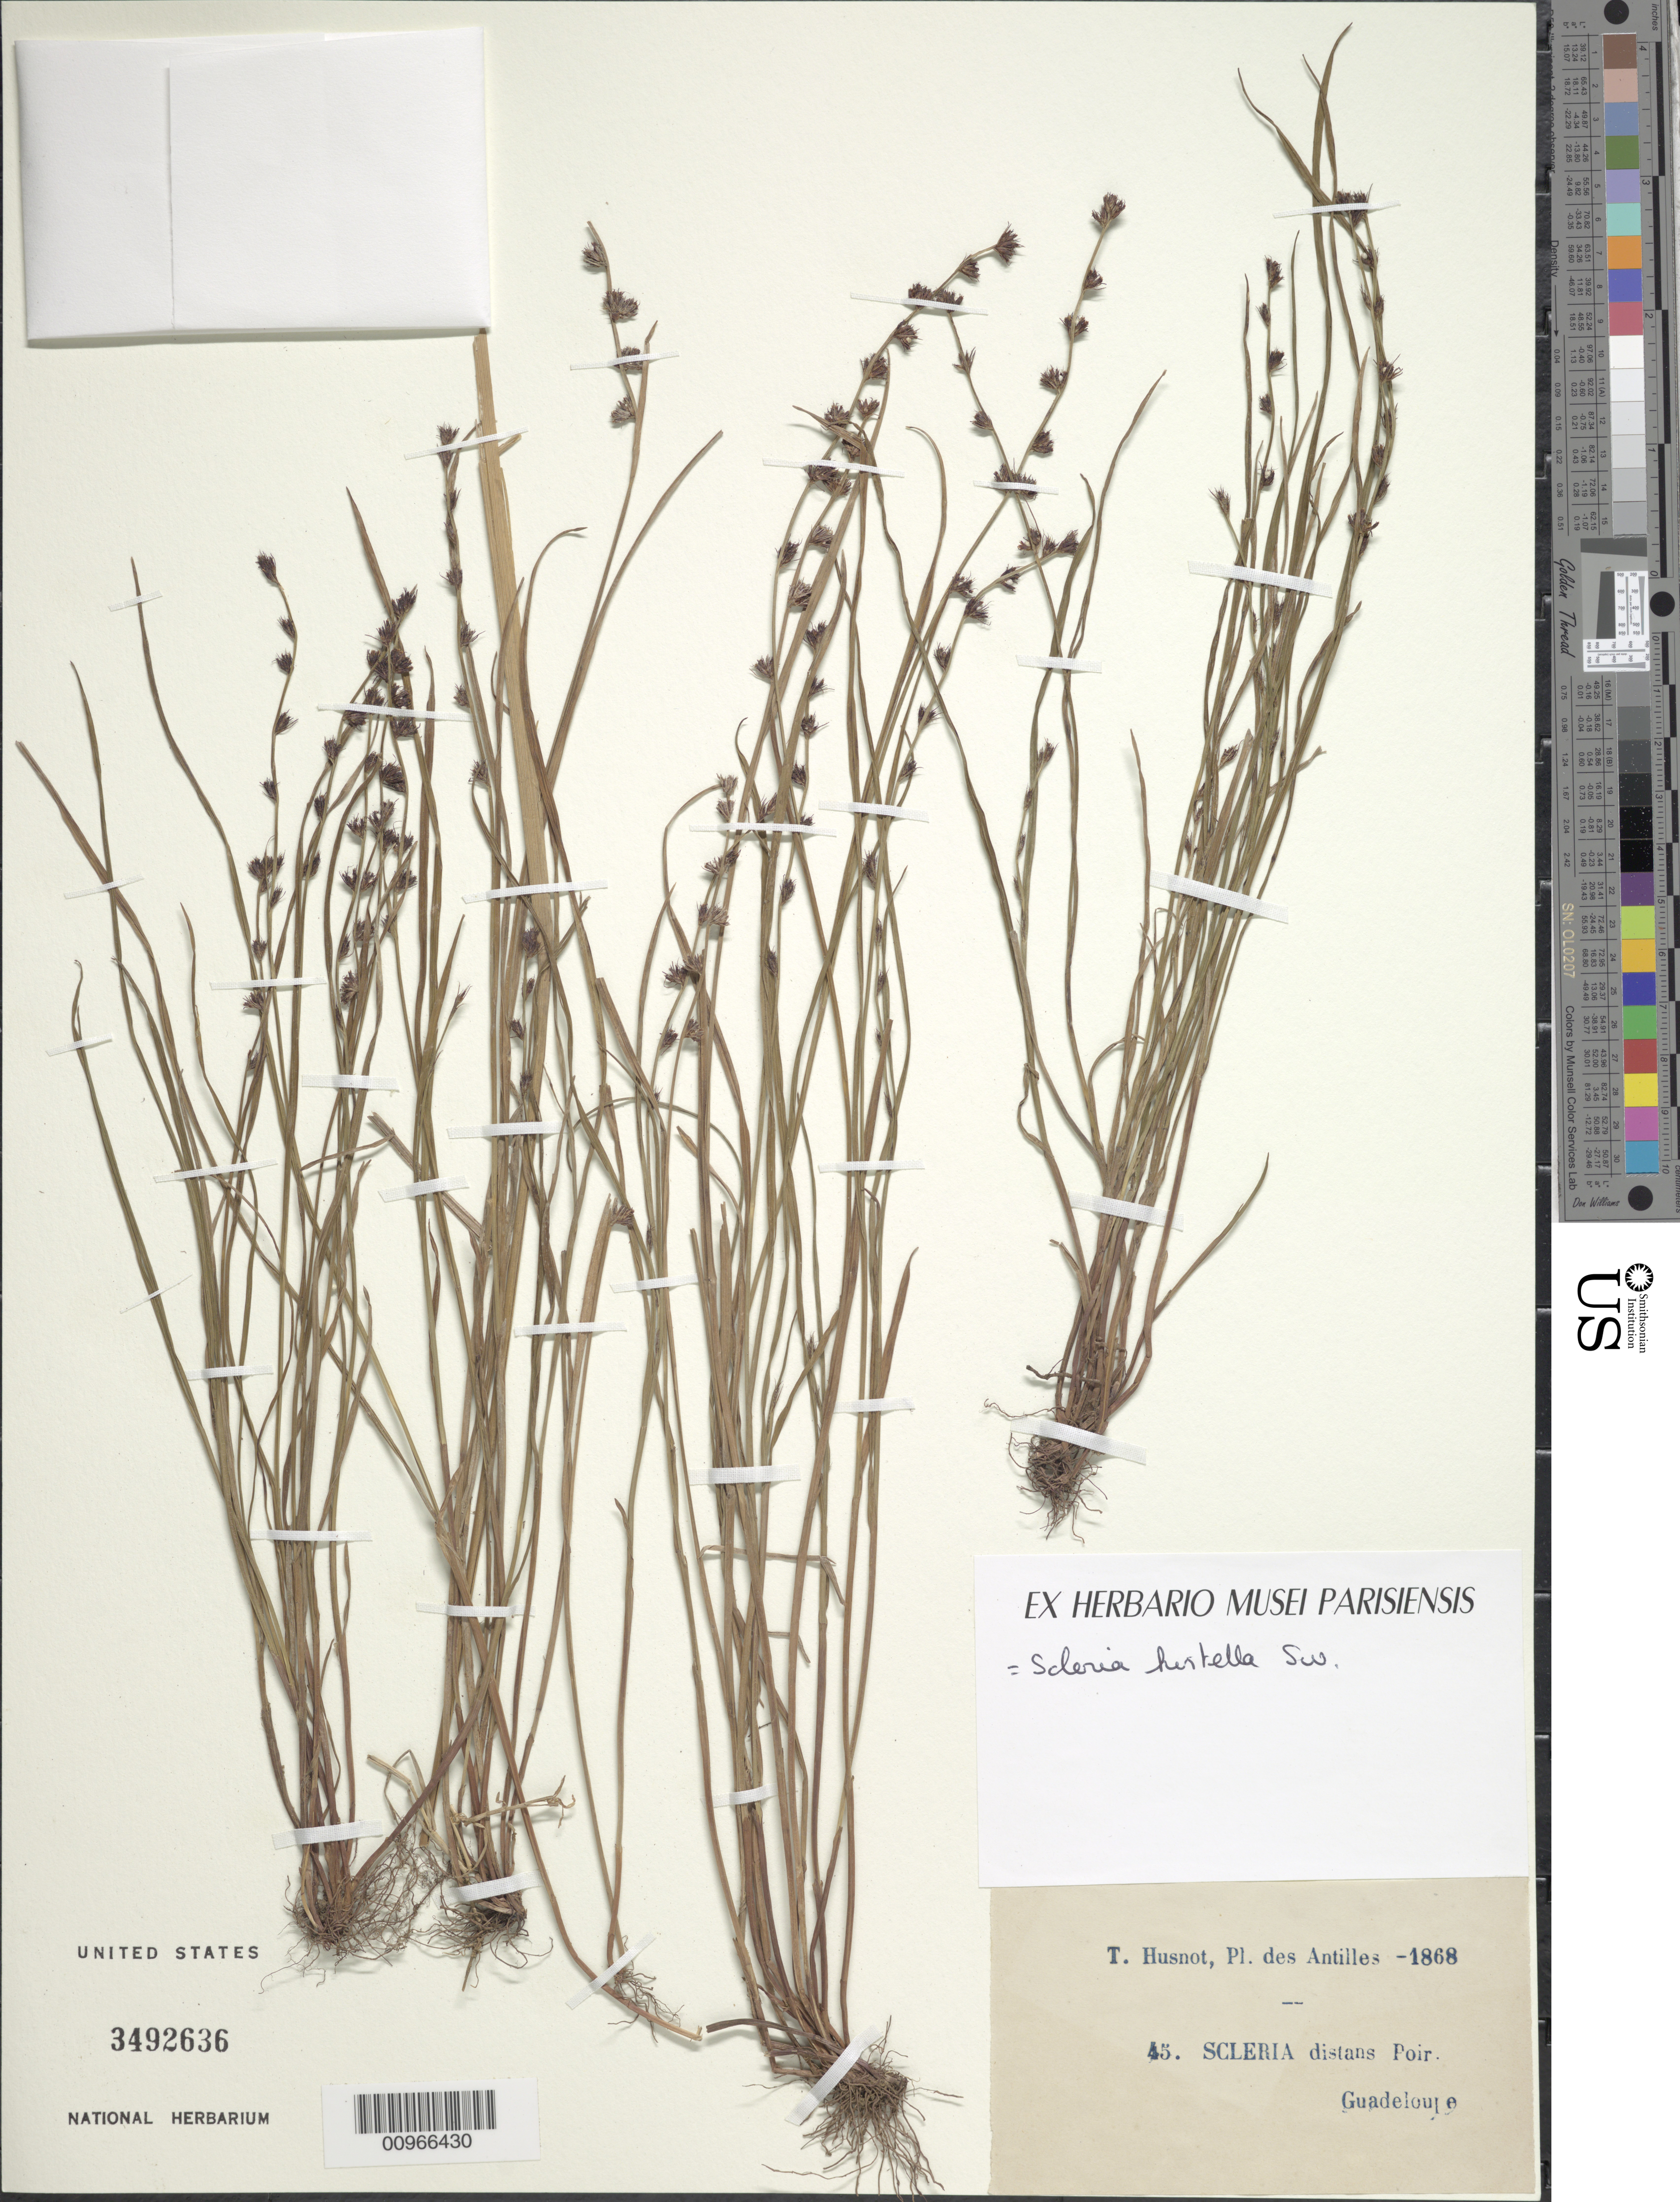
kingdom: Plantae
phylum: Tracheophyta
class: Liliopsida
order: Poales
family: Cyperaceae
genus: Scleria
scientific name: Scleria hirtella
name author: Sw.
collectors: P. T. Husnot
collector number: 45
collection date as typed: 1868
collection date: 1868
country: Guadeloupe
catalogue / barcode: US 3492636